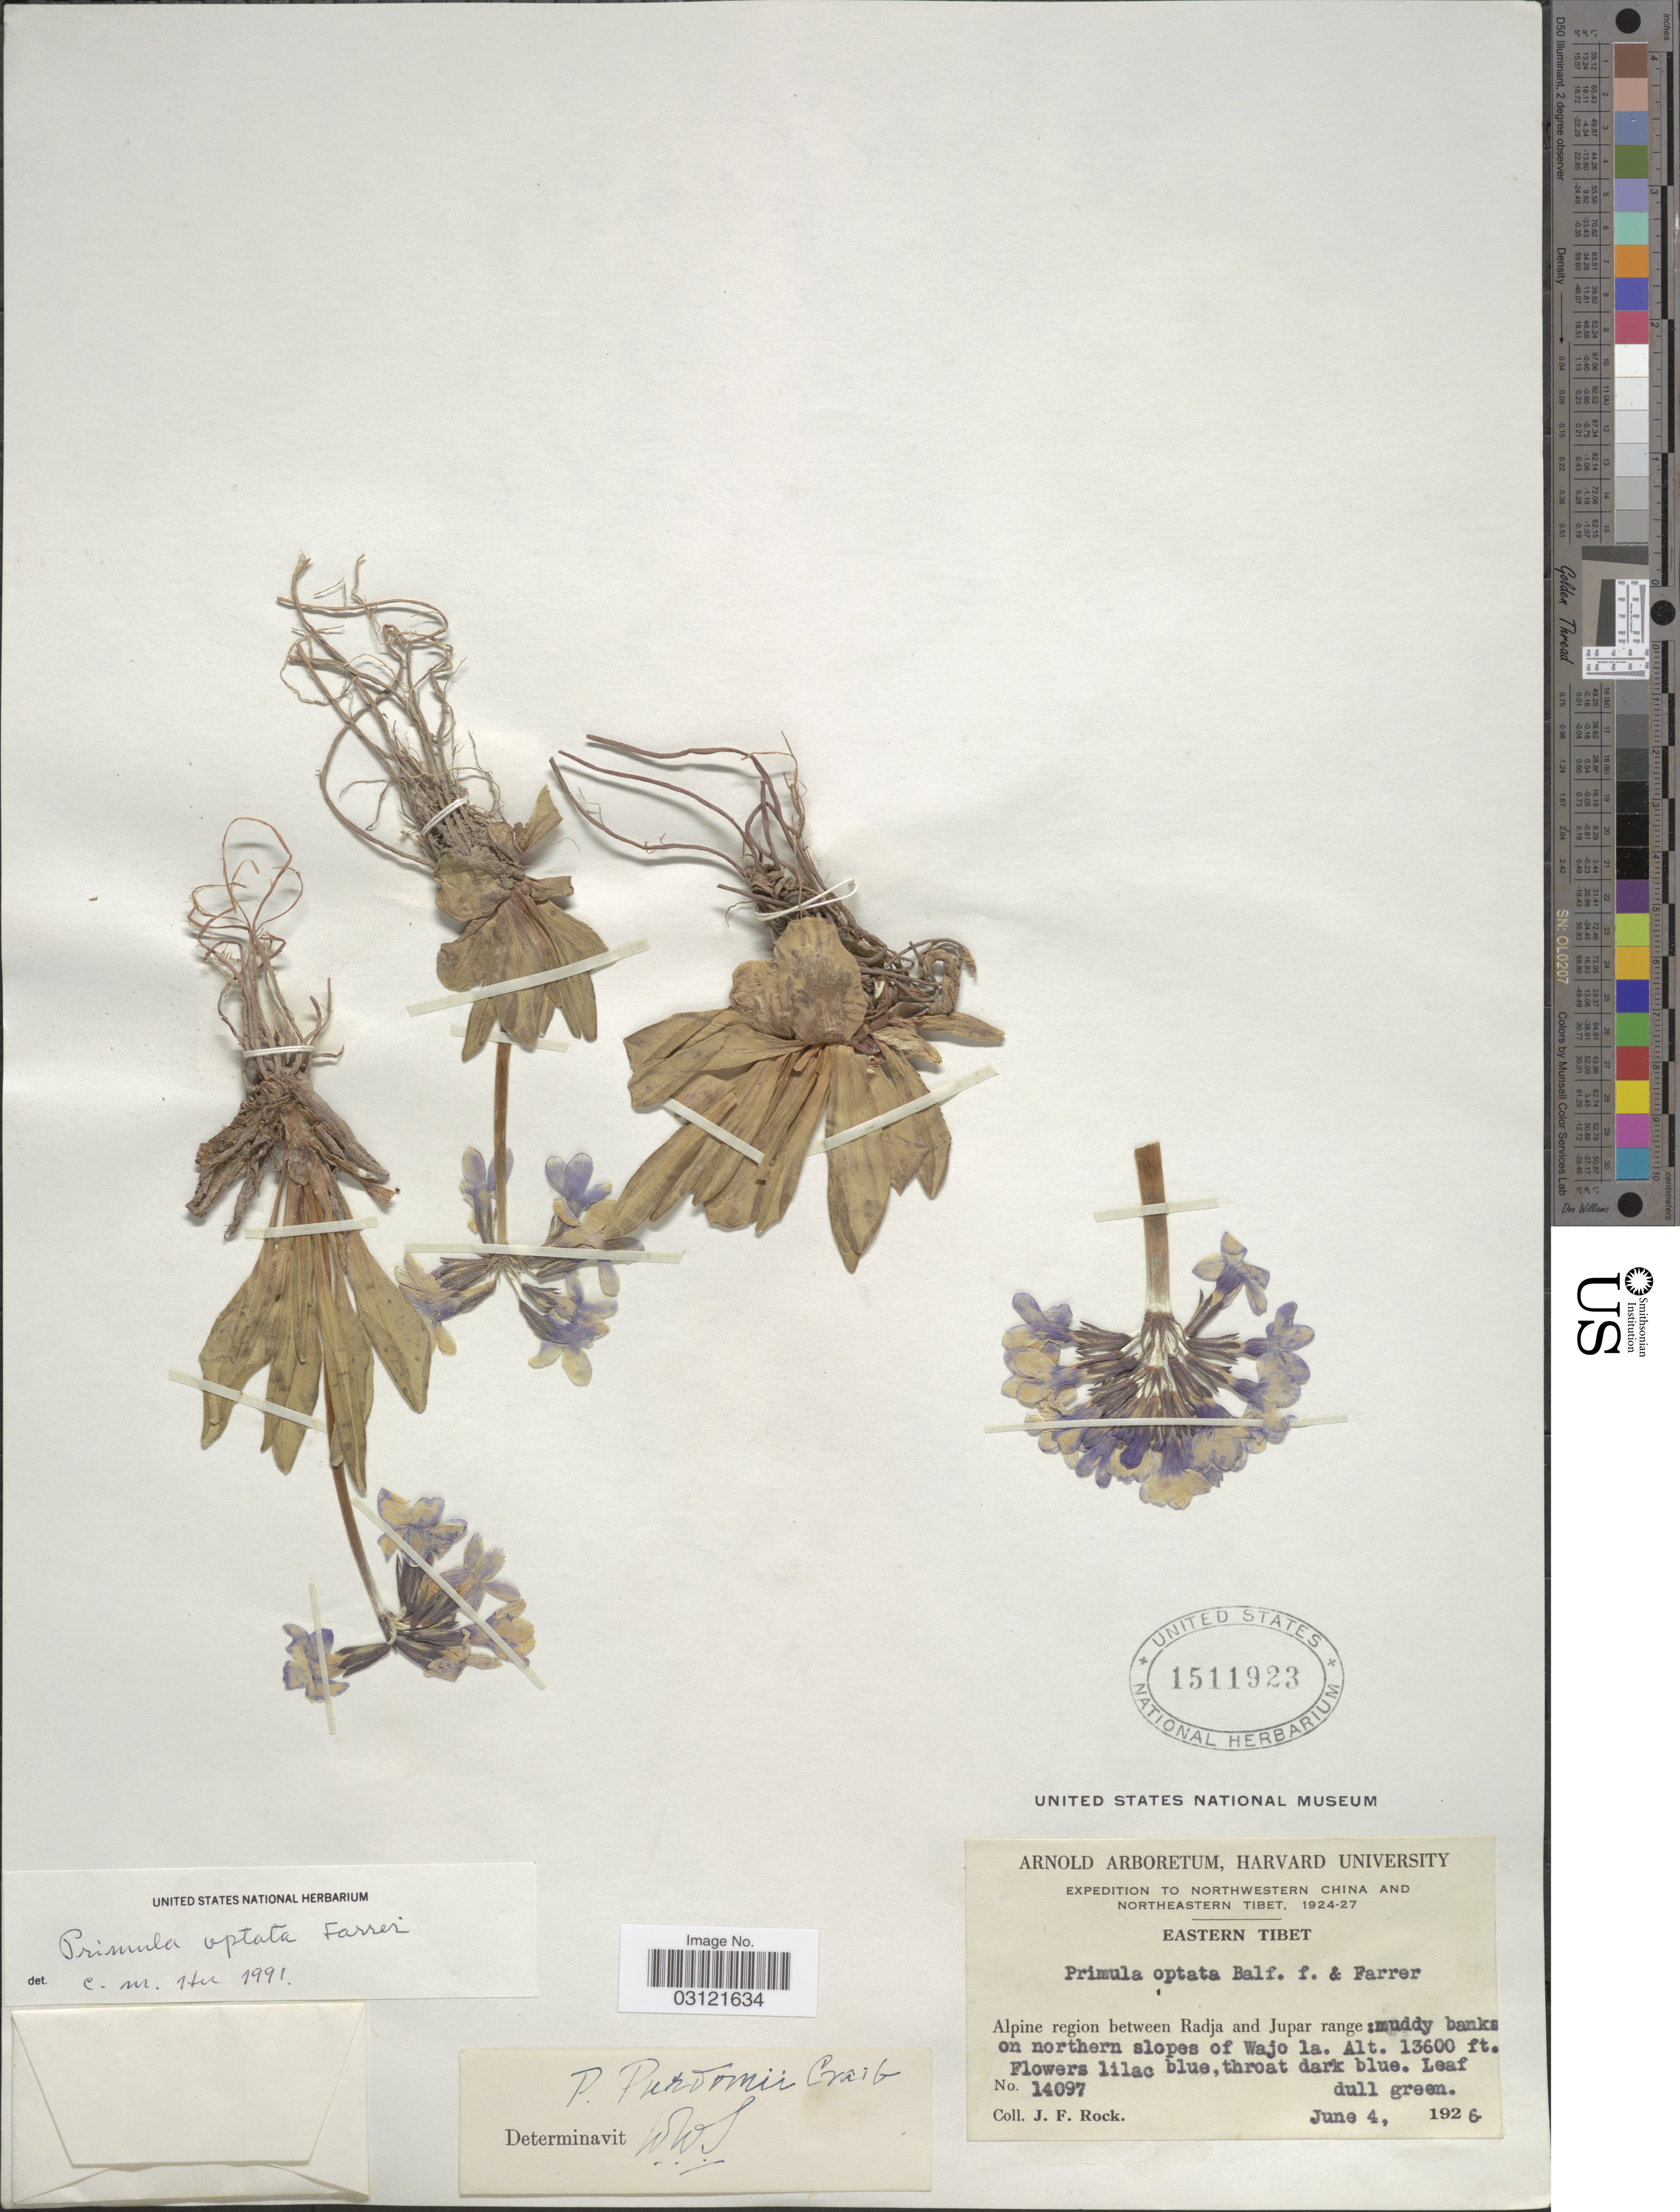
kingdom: Plantae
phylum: Tracheophyta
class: Magnoliopsida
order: Ericales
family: Primulaceae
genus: Primula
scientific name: Primula optata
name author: Farrer ex Balf. f.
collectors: J. Rock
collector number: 14097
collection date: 1926-06-04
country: China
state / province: Xizang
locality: Northeastern Tibet, Eastern Tibet, Alpine region between Radja and Jupar range: muddy banks on northern slopes of Wajo la.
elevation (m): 4145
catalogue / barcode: US 1511923